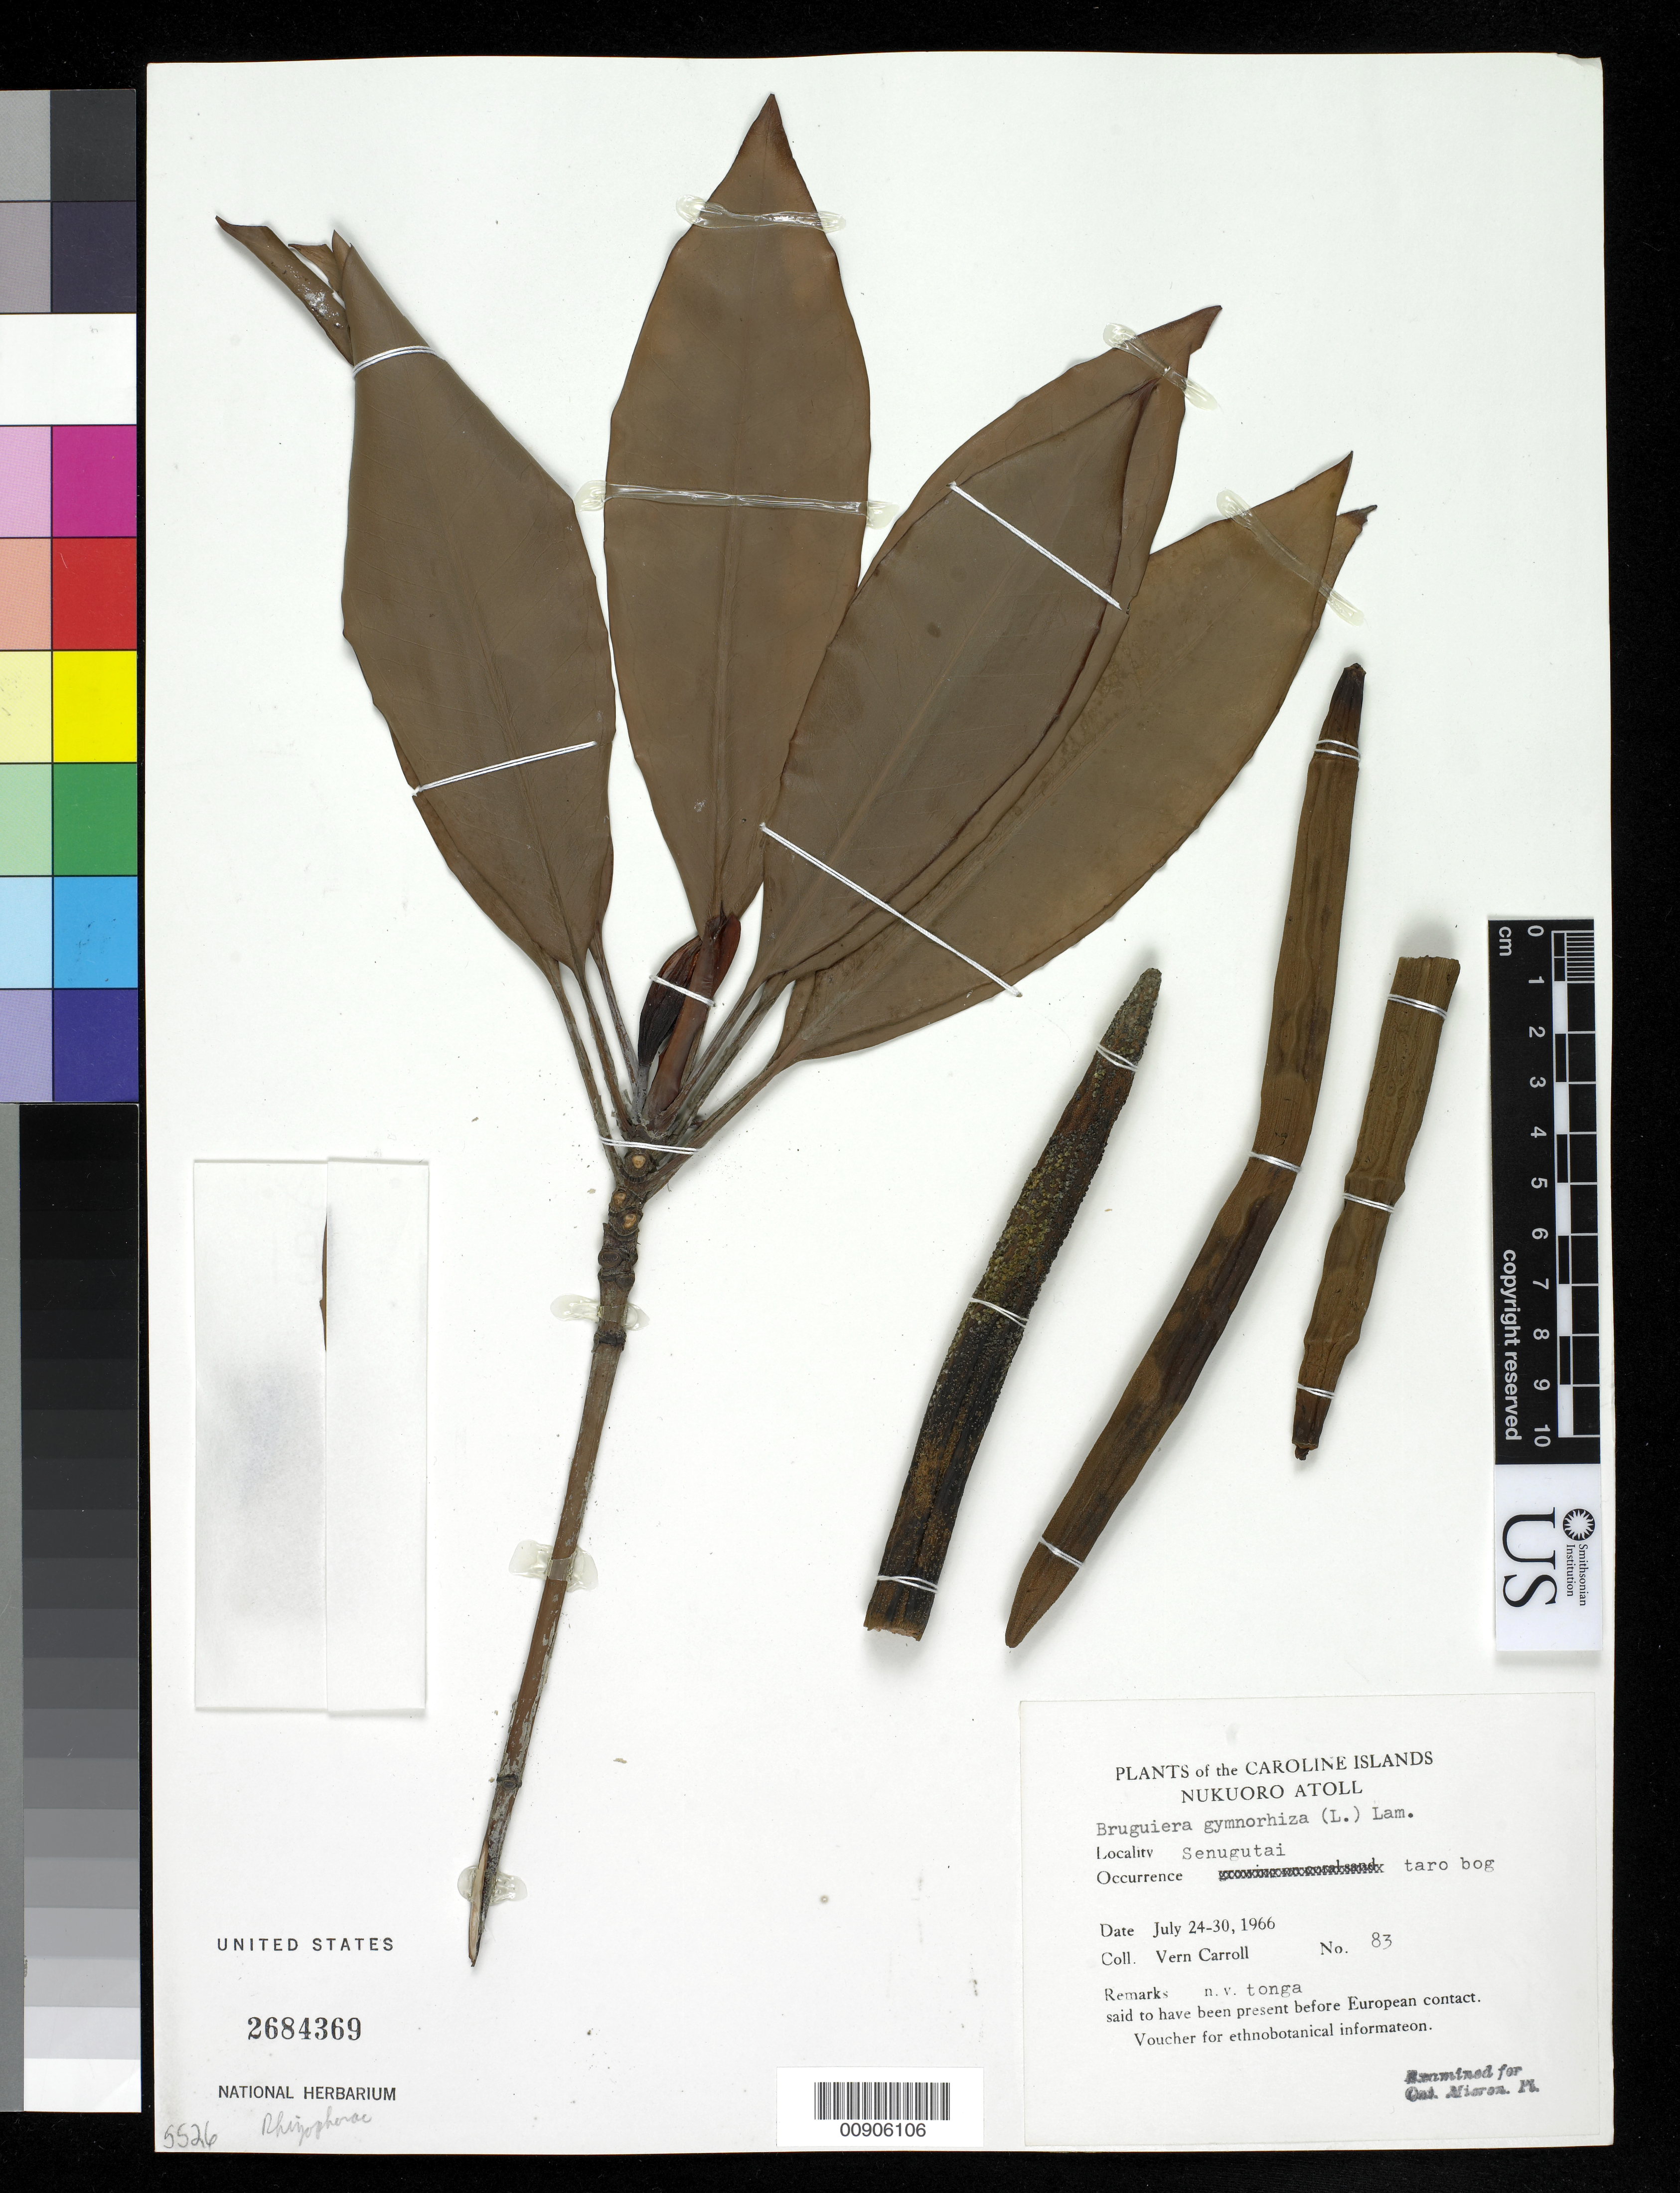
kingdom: Plantae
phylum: Tracheophyta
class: Magnoliopsida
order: Malpighiales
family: Rhizophoraceae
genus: Bruguiera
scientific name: Bruguiera gymnorhiza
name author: (L.) Savigny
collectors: V. Carroll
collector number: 83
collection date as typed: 24 Jun 1966 to 30 Jun 1966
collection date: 1966-06-24/1966-06-30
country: Micronesia, Federated States of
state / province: Pohnpei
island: Nukuoro Atoll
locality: Senugutai.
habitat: Taro bog.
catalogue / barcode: US 2684369